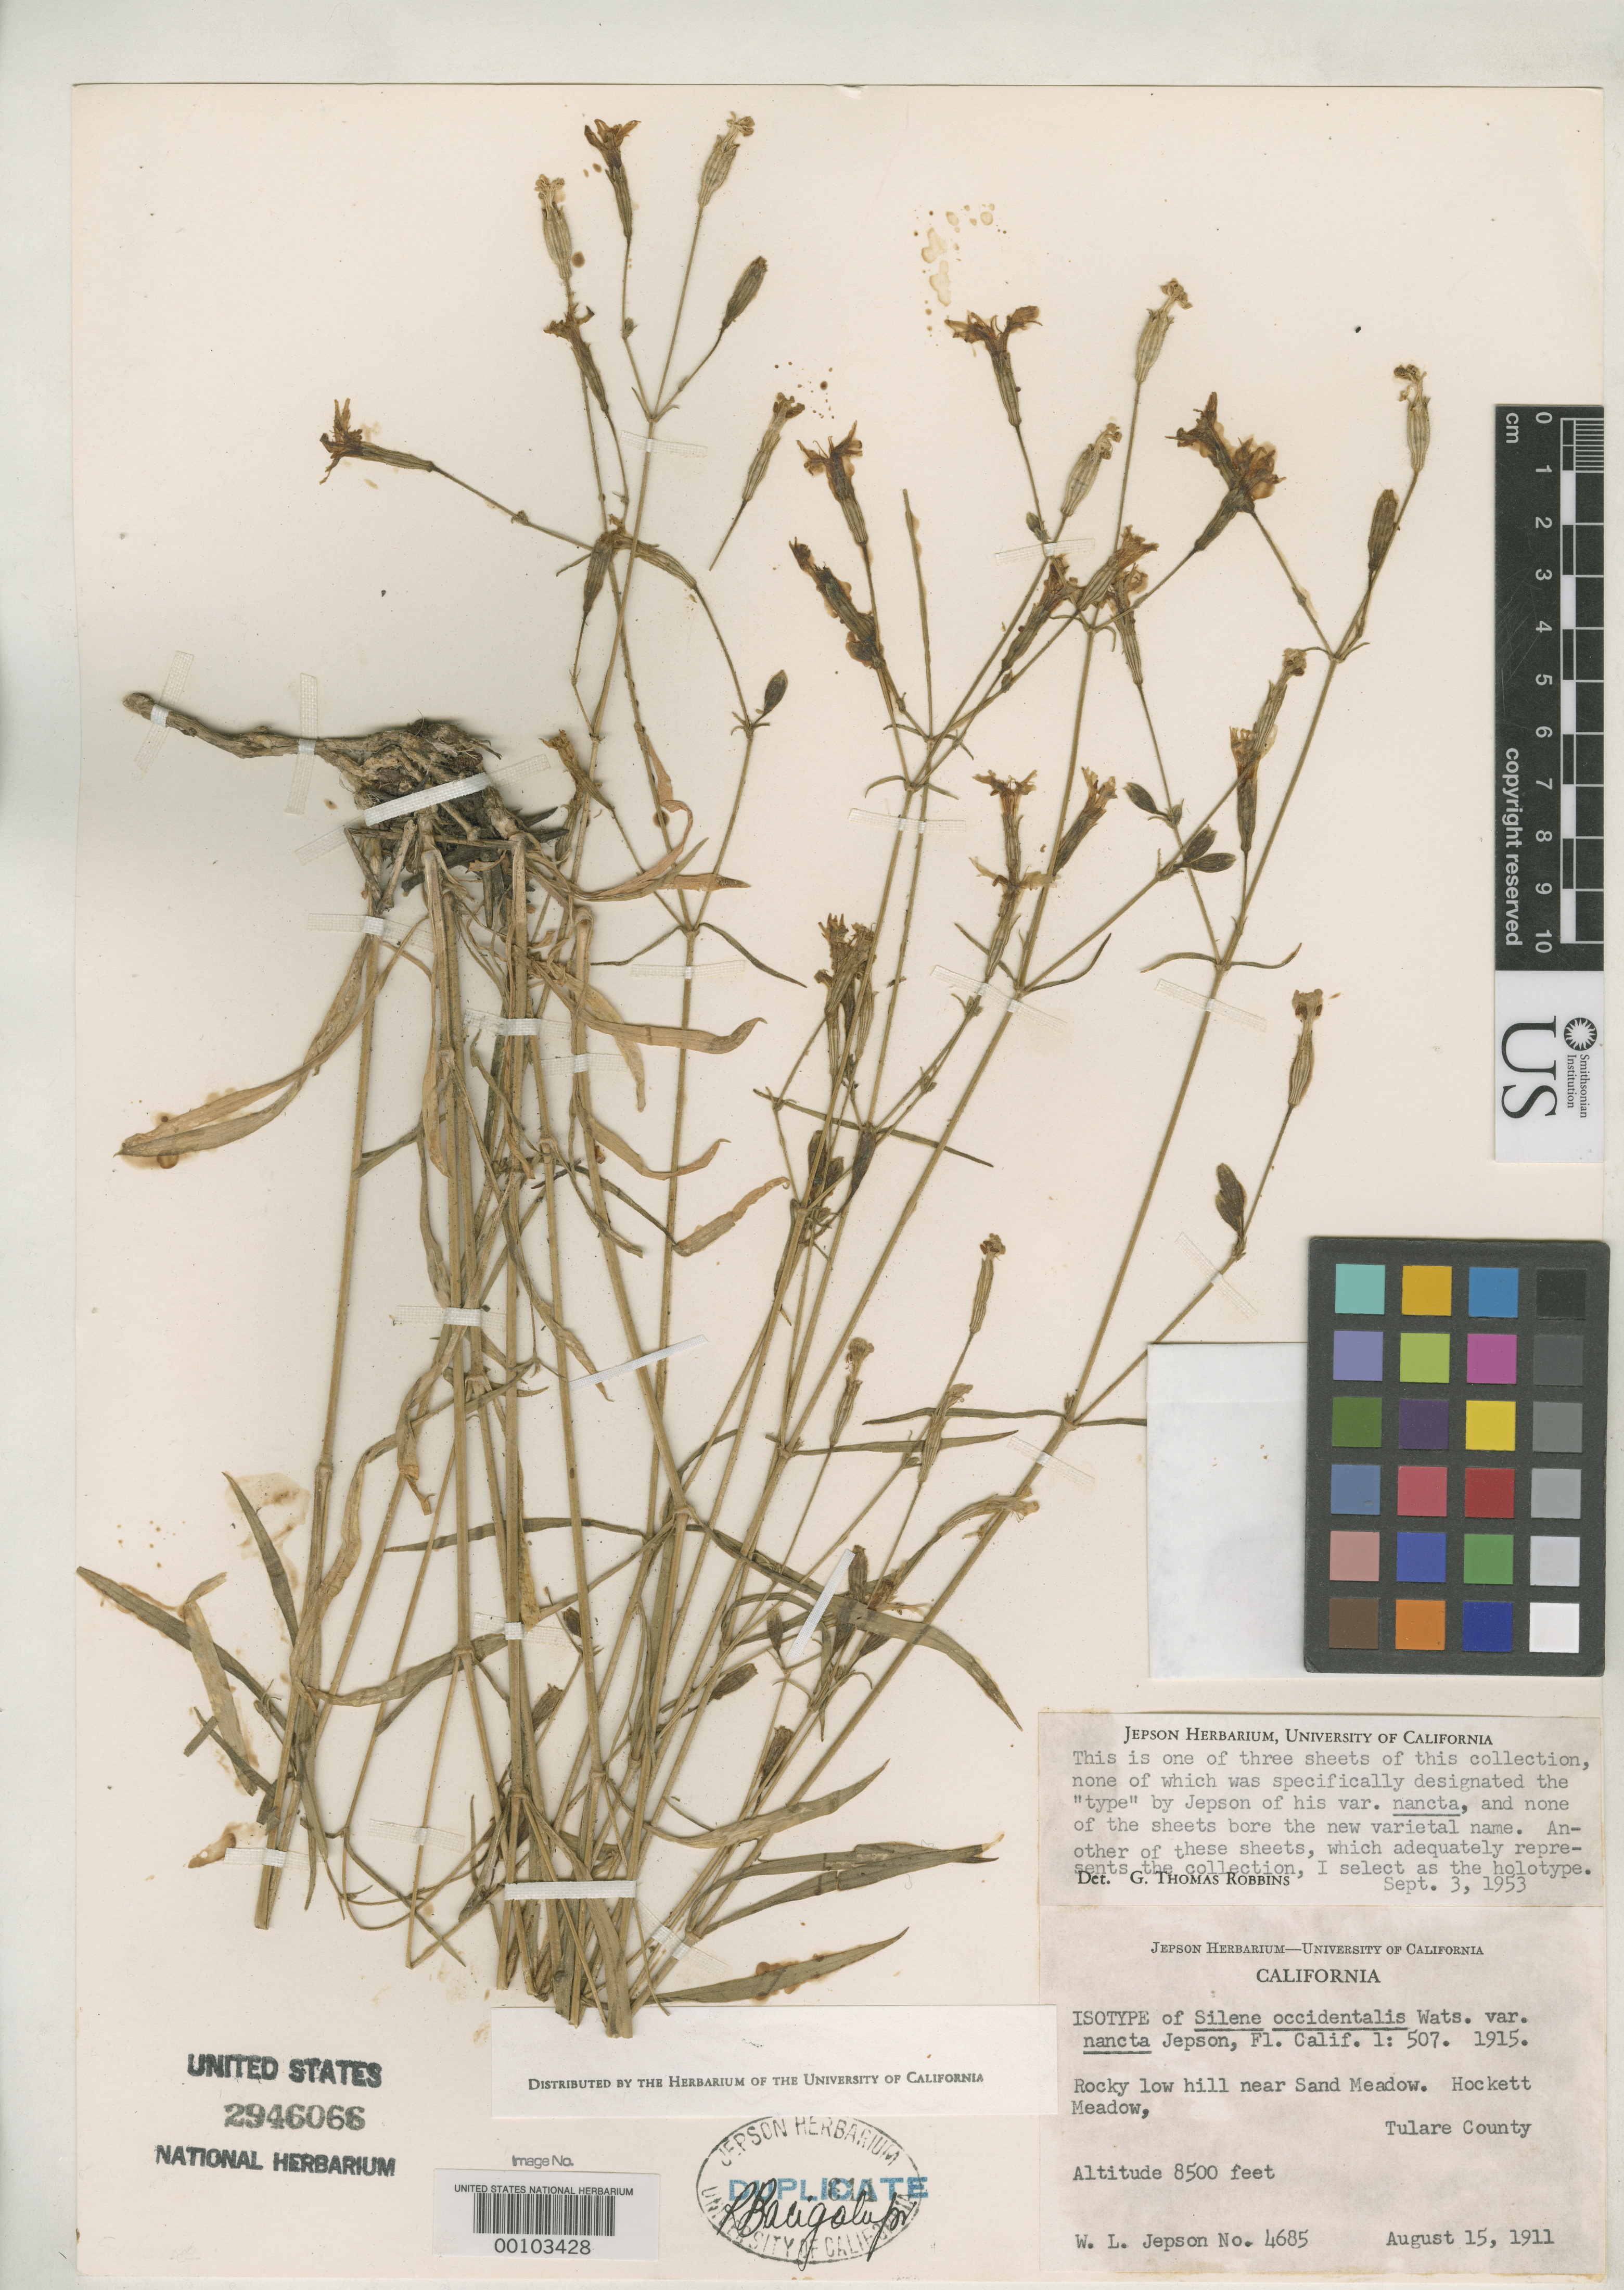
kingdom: Plantae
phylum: Tracheophyta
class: Magnoliopsida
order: Caryophyllales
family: Caryophyllaceae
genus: Silene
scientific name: Silene occidentalis var. nancta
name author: Jeps.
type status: Isolectotype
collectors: W. L. Jepson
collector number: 4685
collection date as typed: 15 Aug 1911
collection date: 1911-08-15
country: United States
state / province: California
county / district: Tulare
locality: Hockett meadow; alt. 8500 ft.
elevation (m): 2591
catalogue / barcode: US 2946066